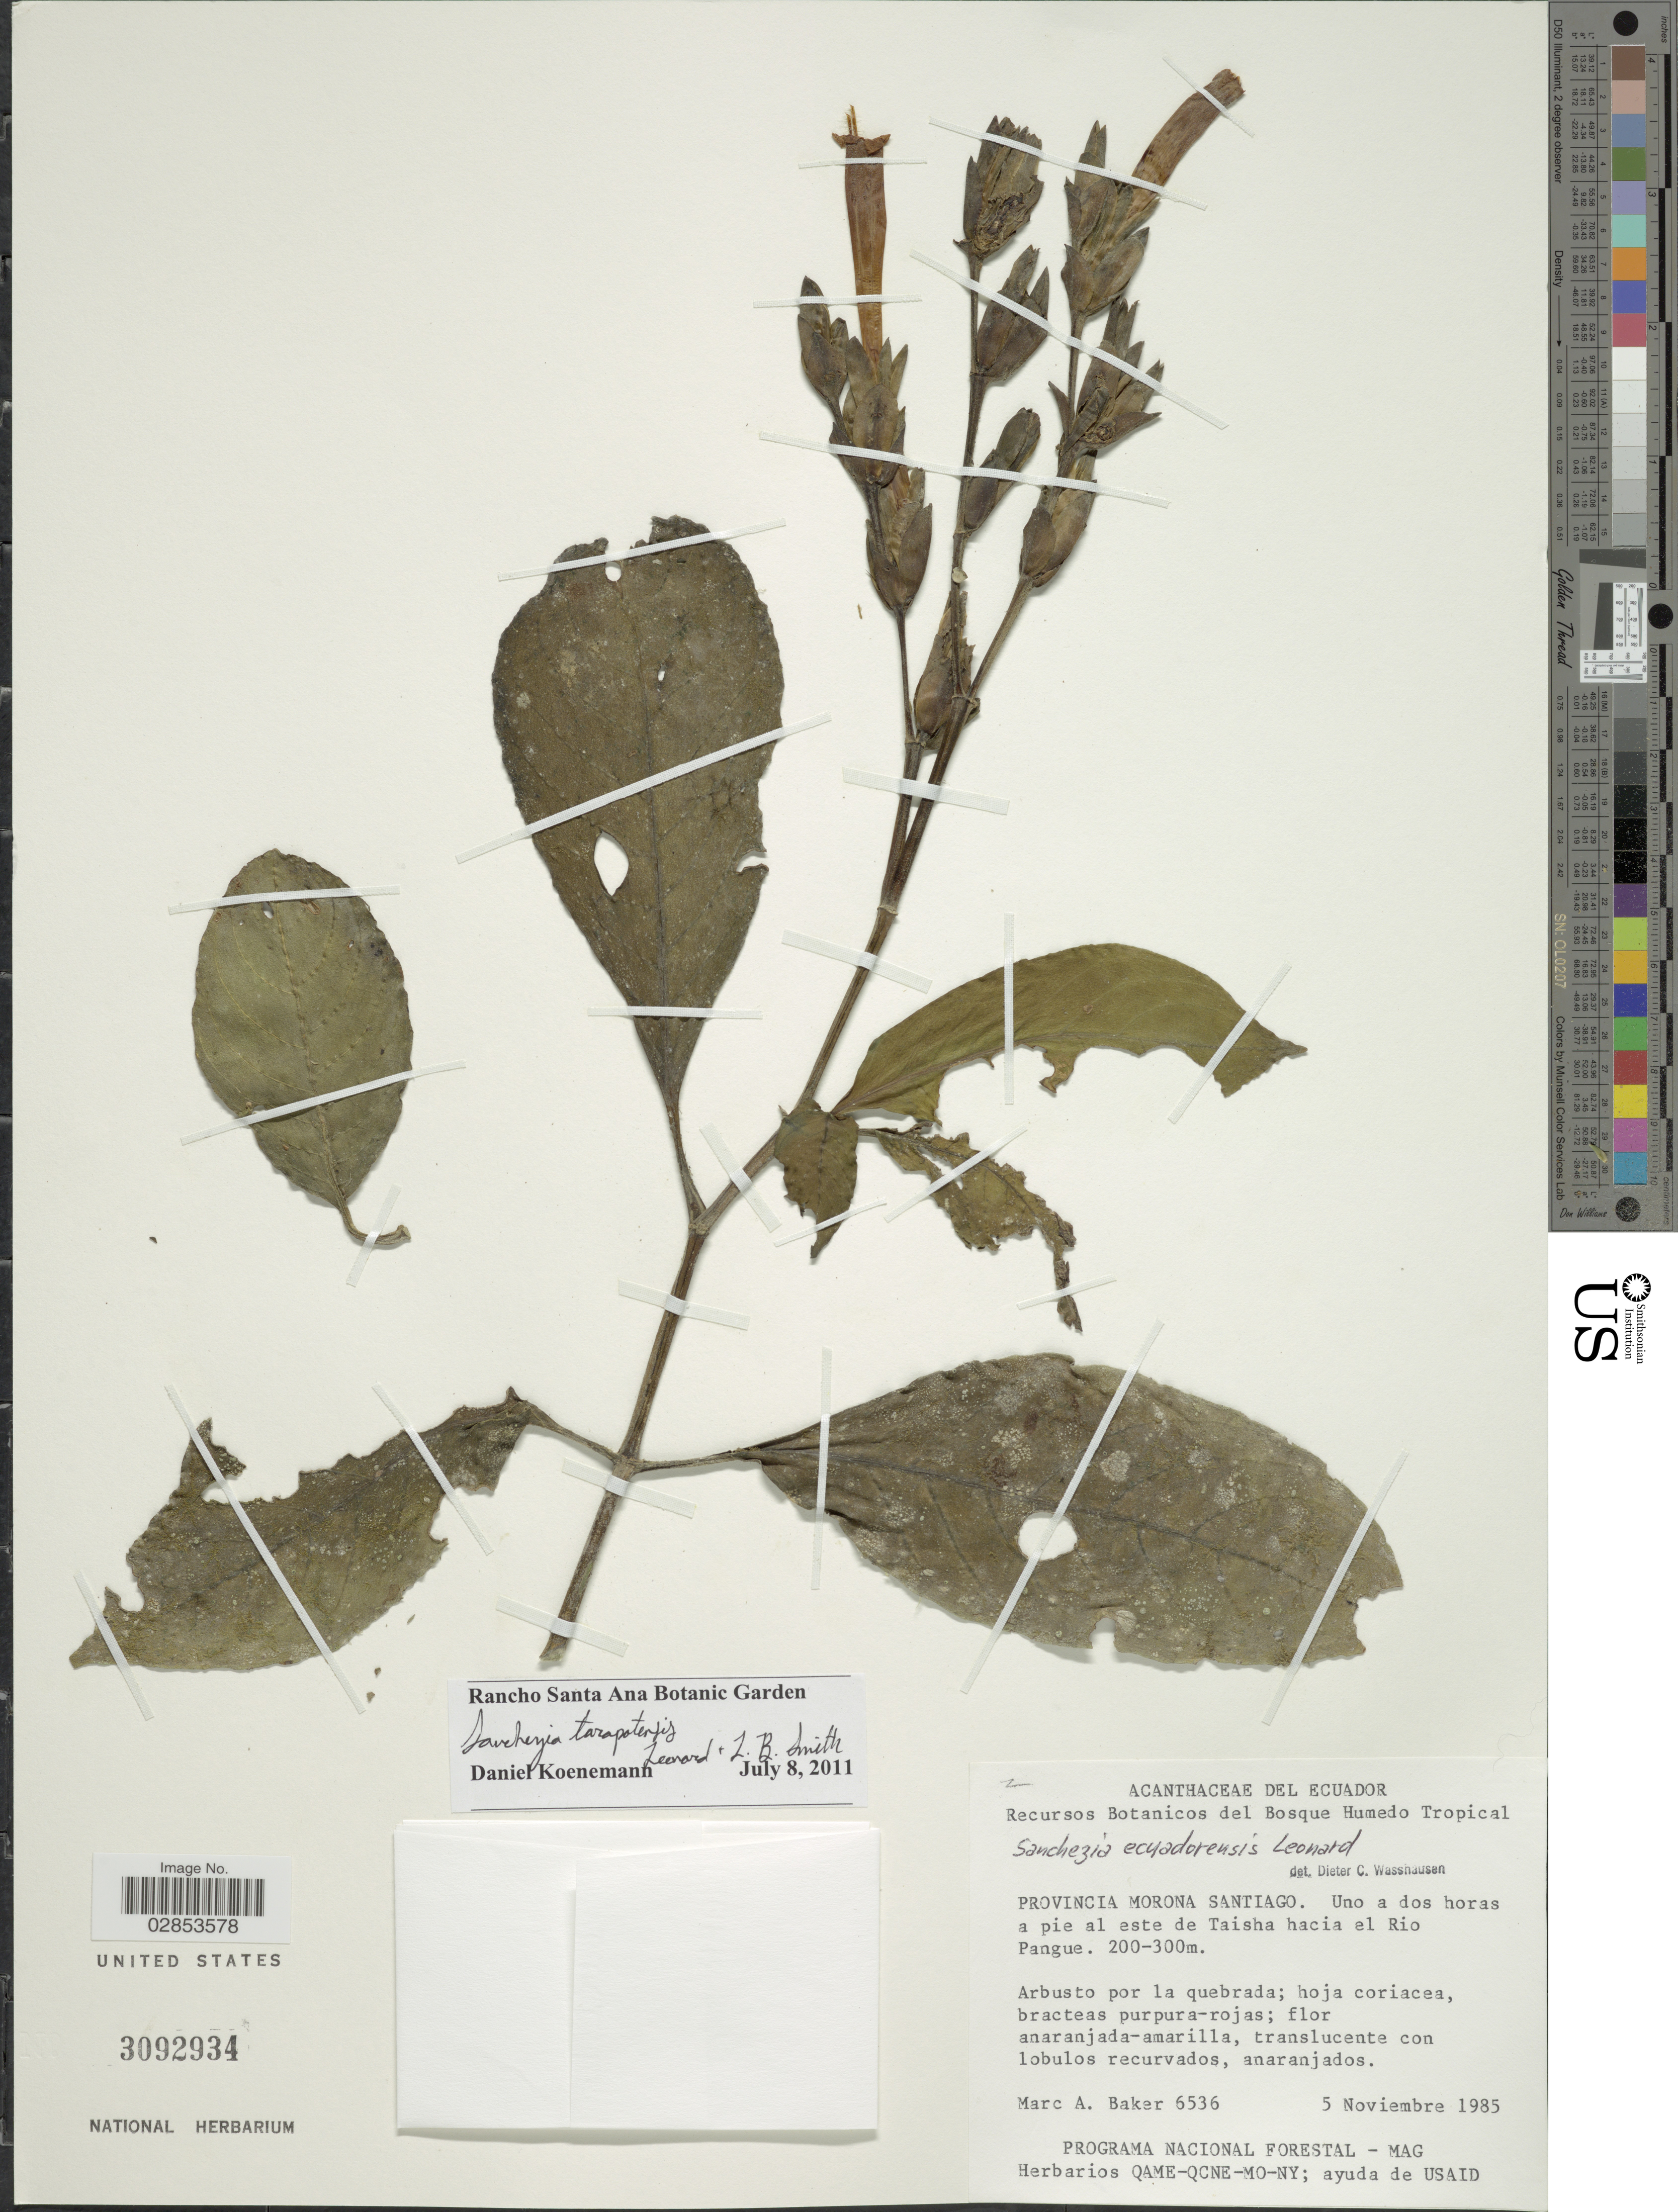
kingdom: Plantae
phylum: Tracheophyta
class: Magnoliopsida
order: Lamiales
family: Acanthaceae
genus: Sanchezia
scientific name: Sanchezia tarapotensis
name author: Leonard & L.B. Sm.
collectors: M. A. Baker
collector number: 6536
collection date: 1985-11-05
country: Ecuador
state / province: Morona-Santiago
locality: Uno a dos horas a pie al este de Taisha hacia el Rio Pangue.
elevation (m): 200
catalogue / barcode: US 3092934